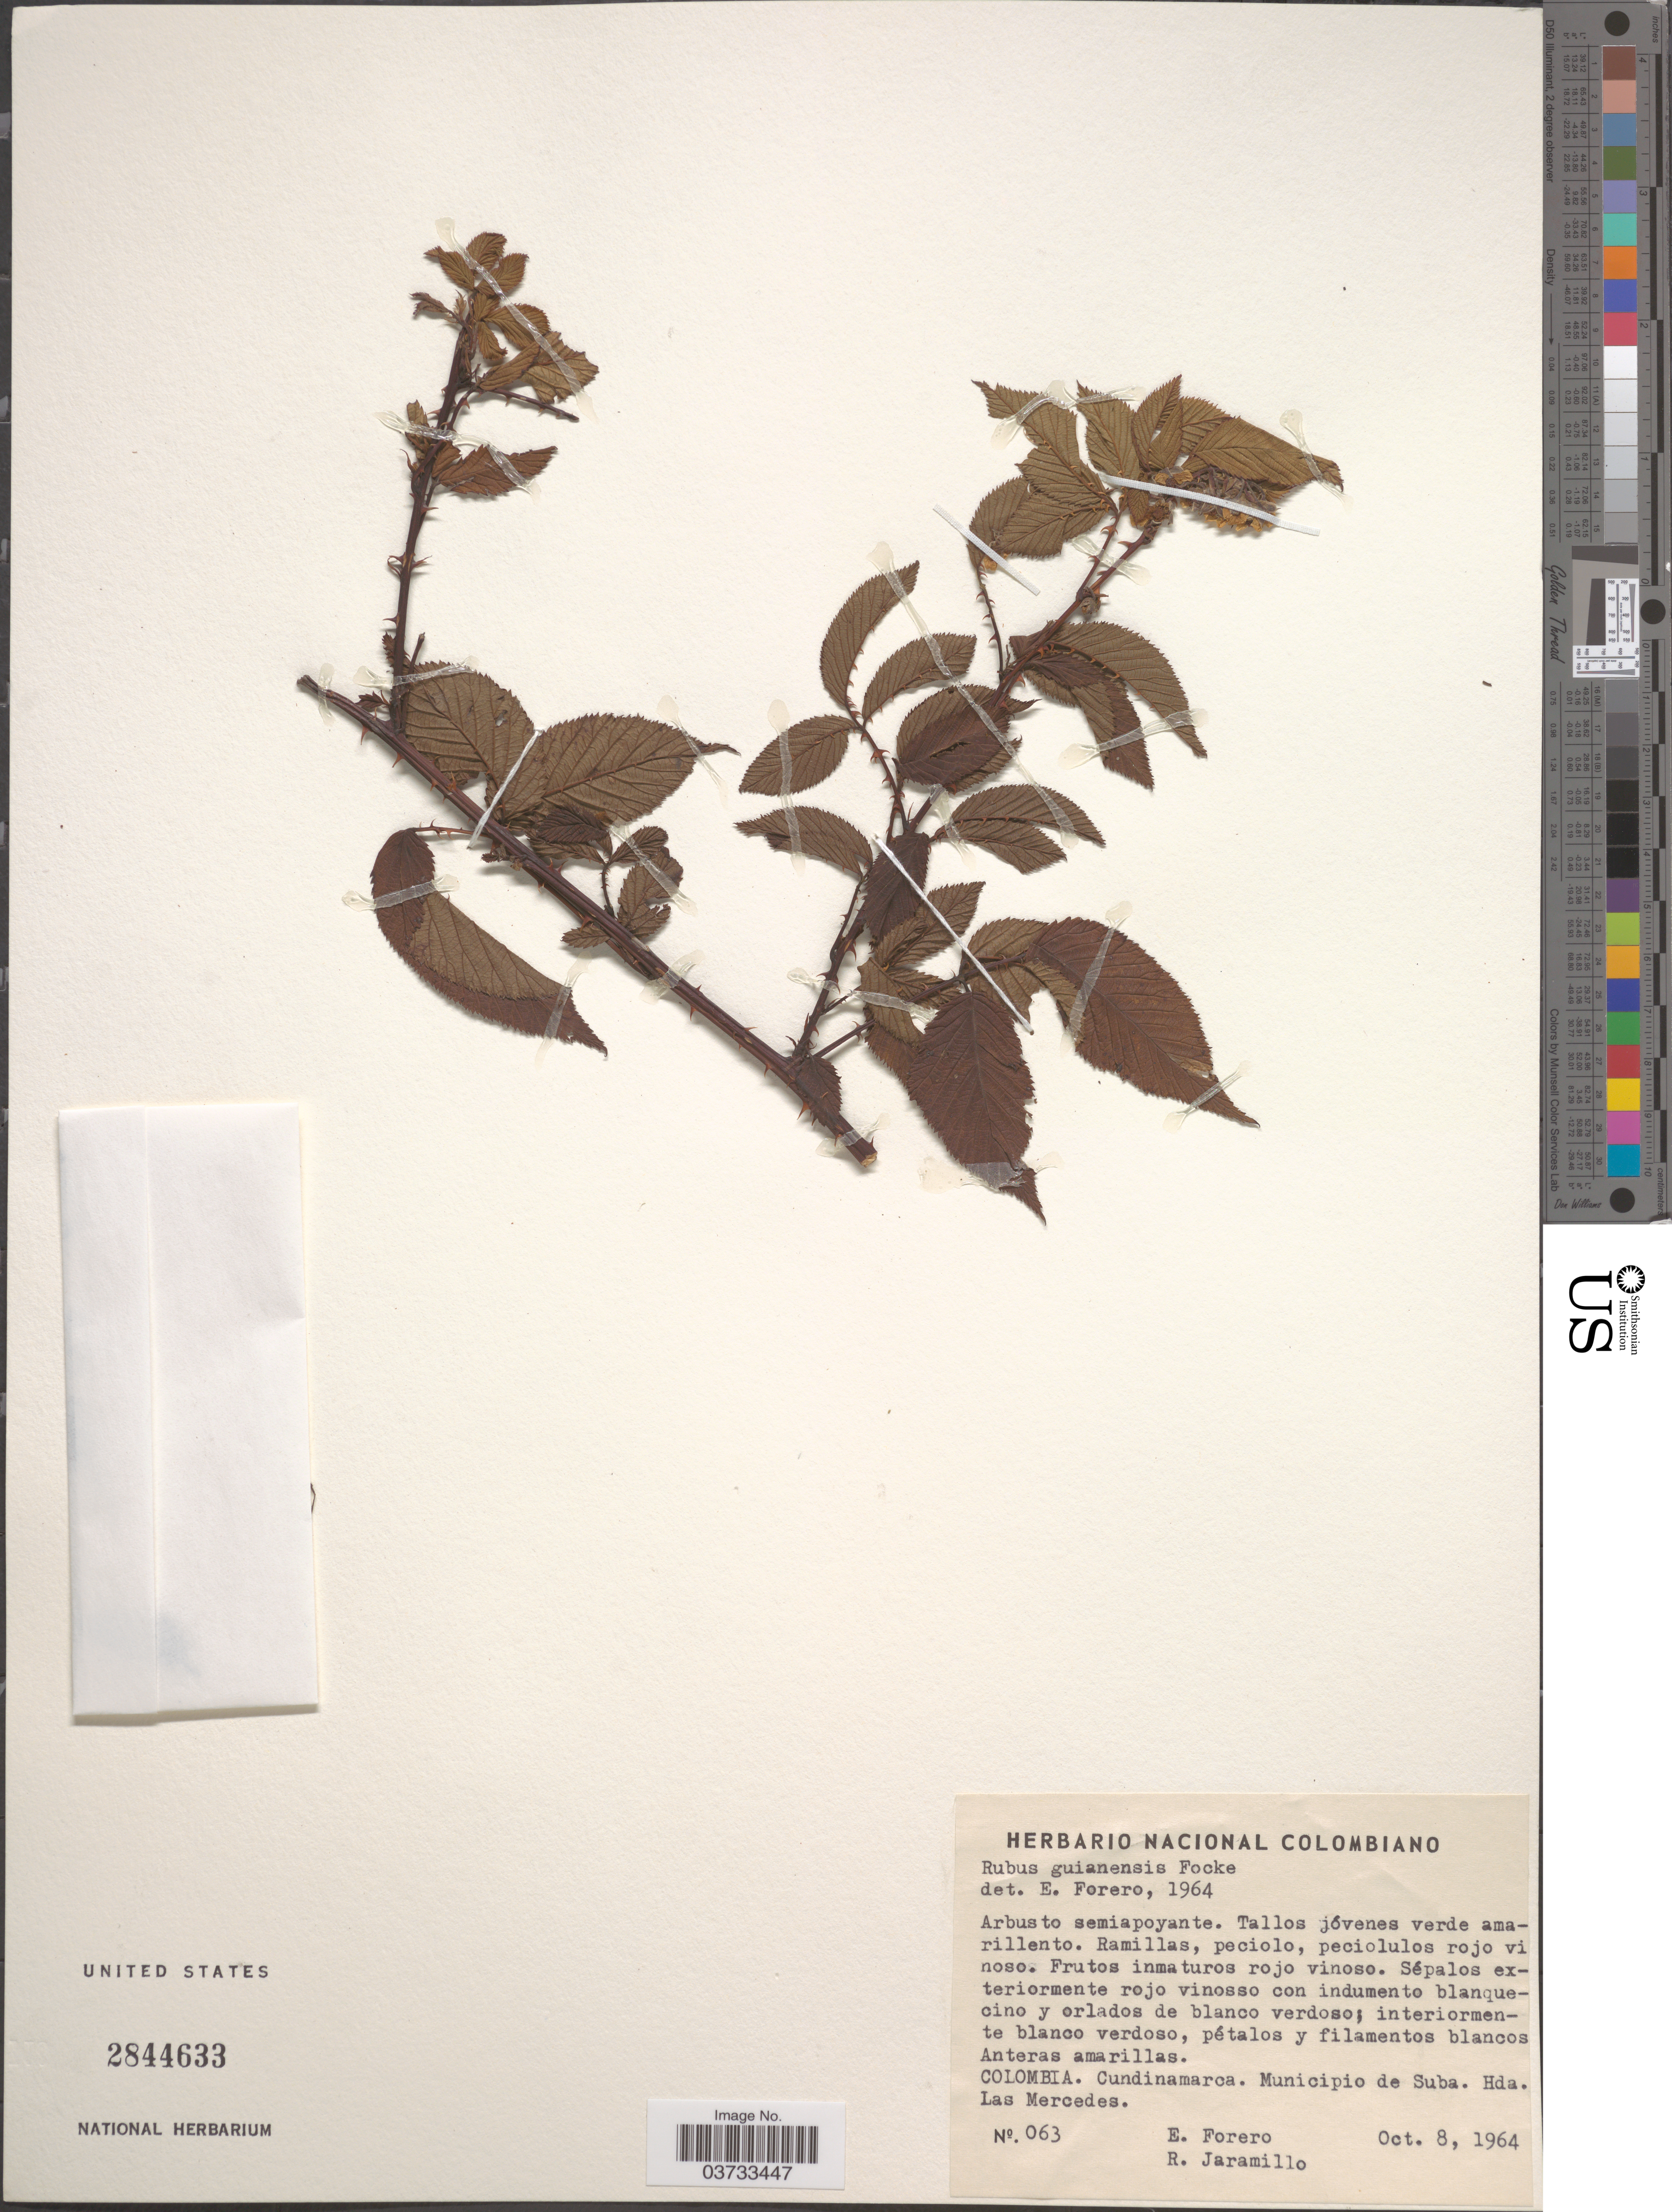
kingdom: Plantae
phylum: Tracheophyta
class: Magnoliopsida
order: Rosales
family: Rosaceae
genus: Rubus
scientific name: Rubus guyanensis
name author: Focke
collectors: E. Forero & R. Jaramillo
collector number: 063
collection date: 1964-10-08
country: Colombia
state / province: Cundinamarca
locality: Municipio de Suba. Hda. Las Mercedes.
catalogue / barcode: US 2844633